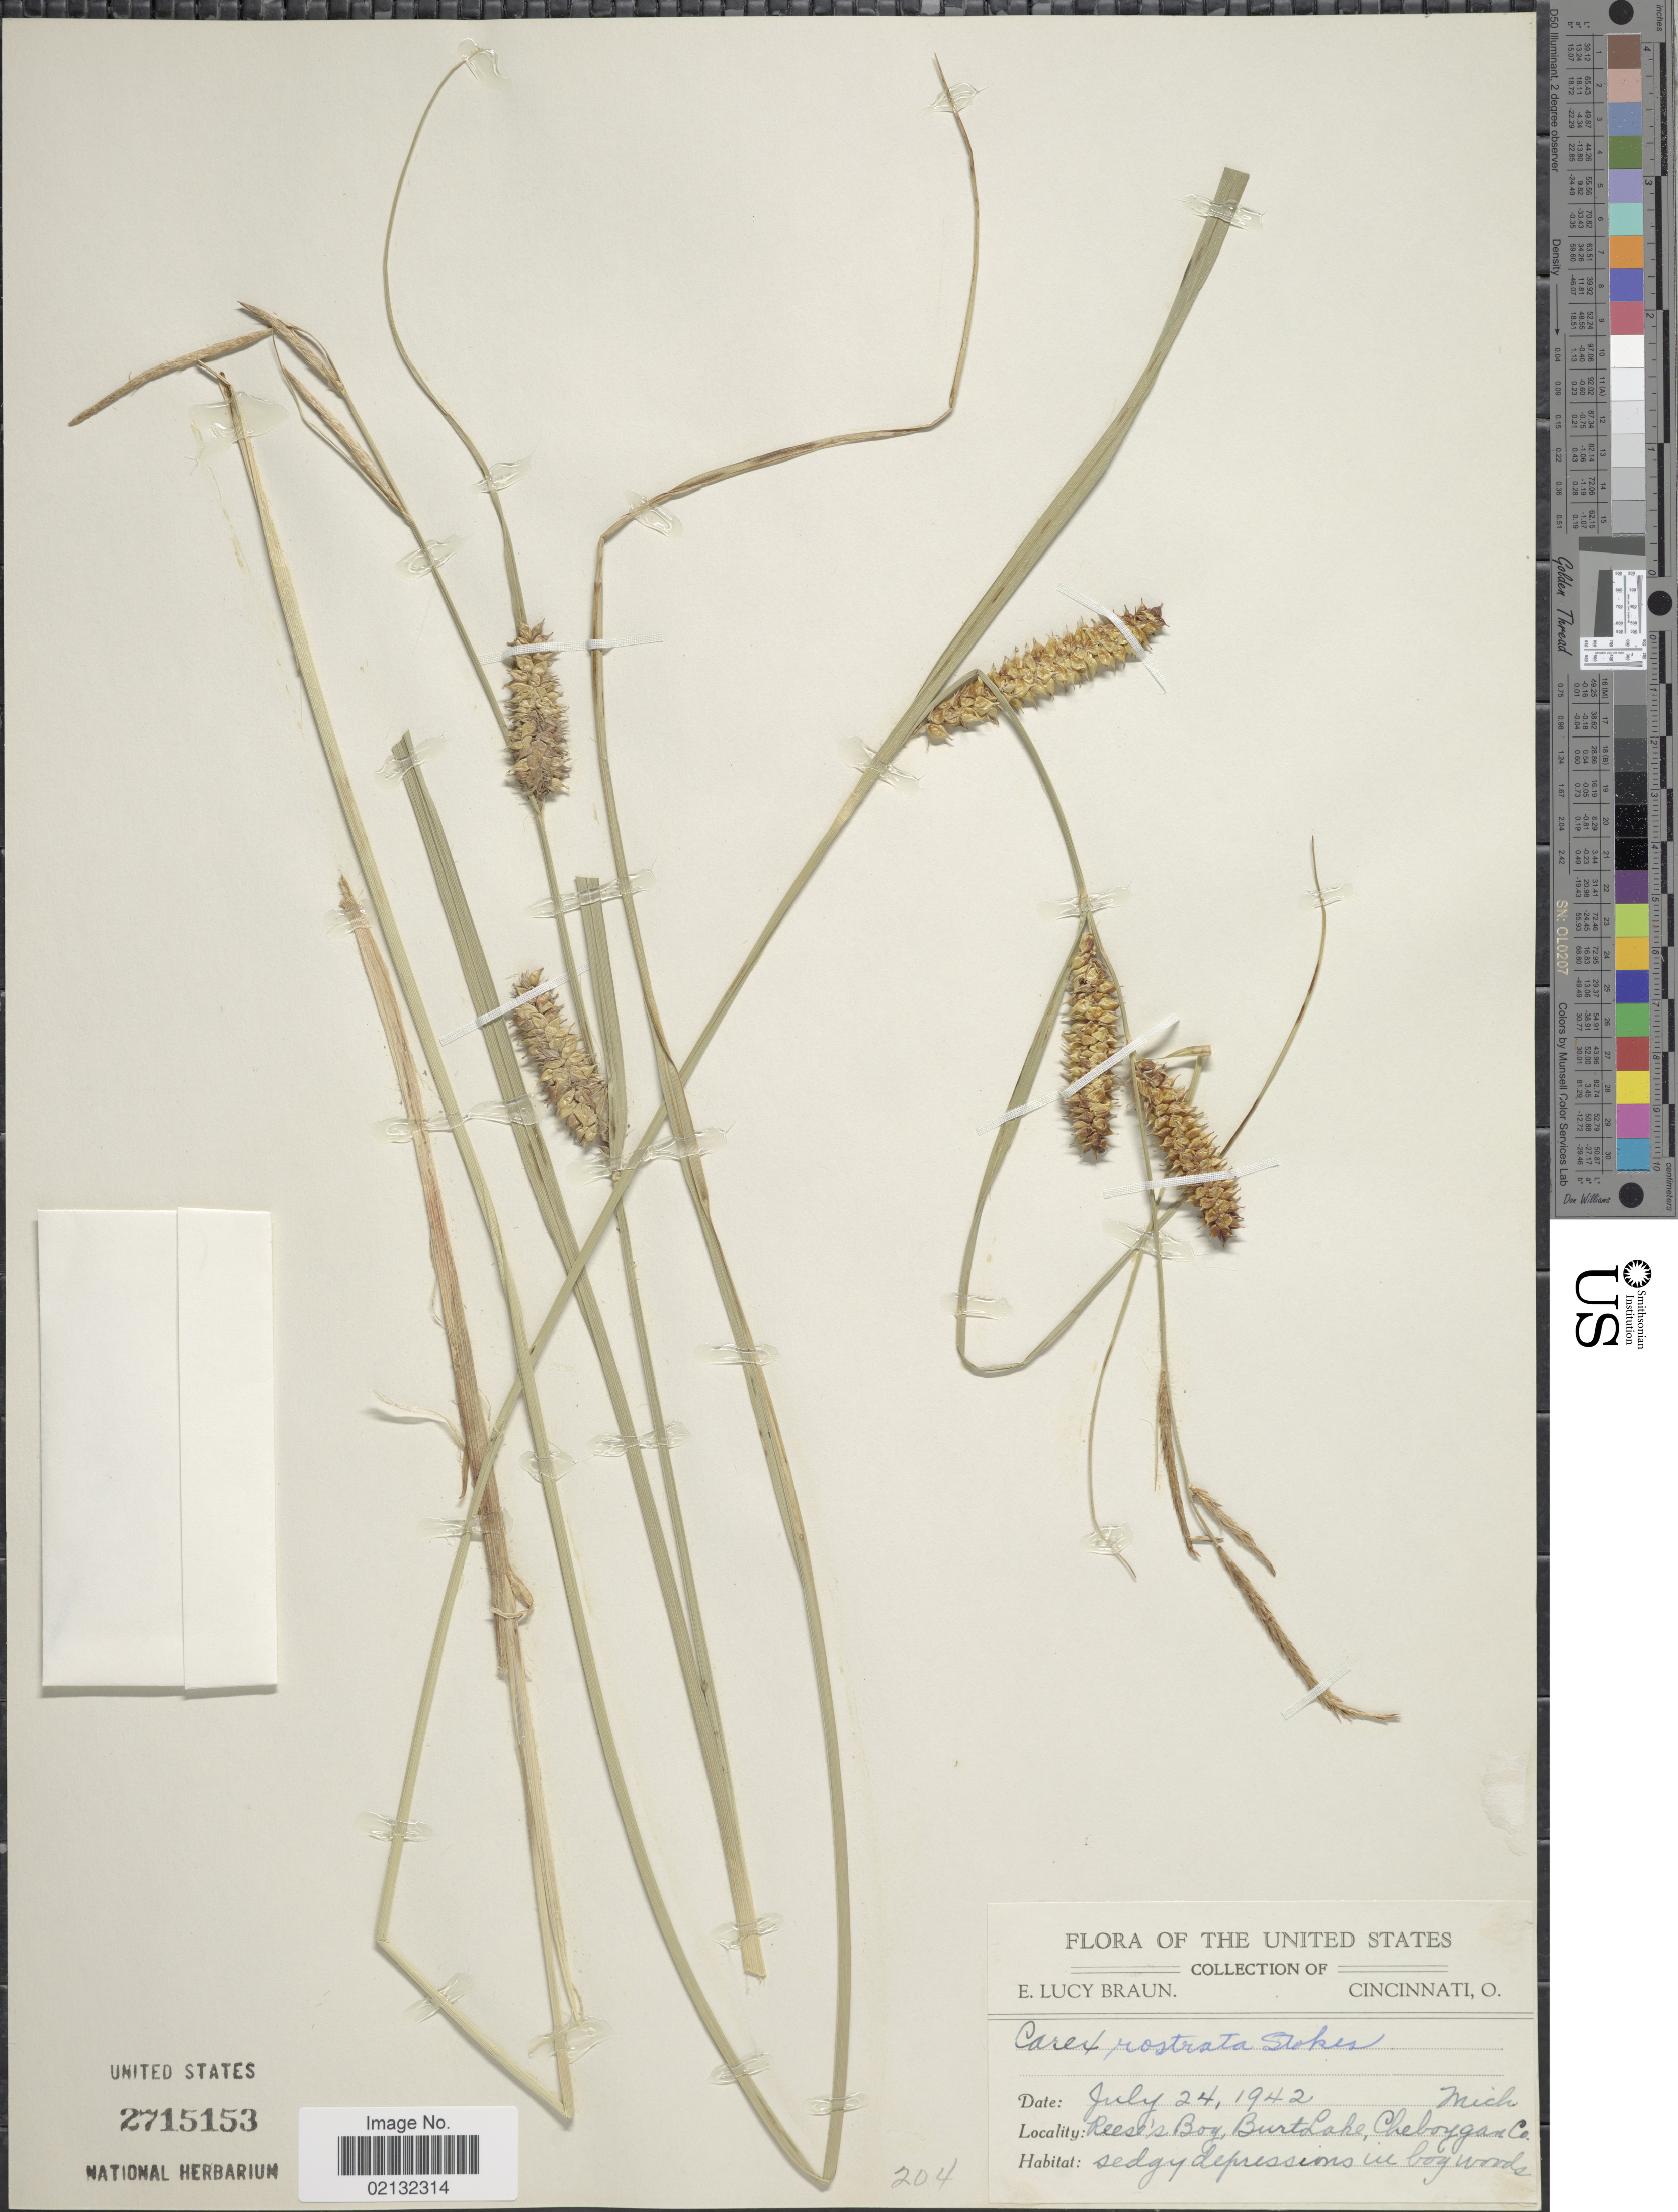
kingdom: Plantae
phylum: Tracheophyta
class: Liliopsida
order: Poales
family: Cyperaceae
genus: Carex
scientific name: Carex rostrata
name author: Stokes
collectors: E. L. Braun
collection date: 1942-07-24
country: United States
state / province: Michigan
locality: Reese's Bog, Burt Lake, Cheboygan Co.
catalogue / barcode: US 2715153